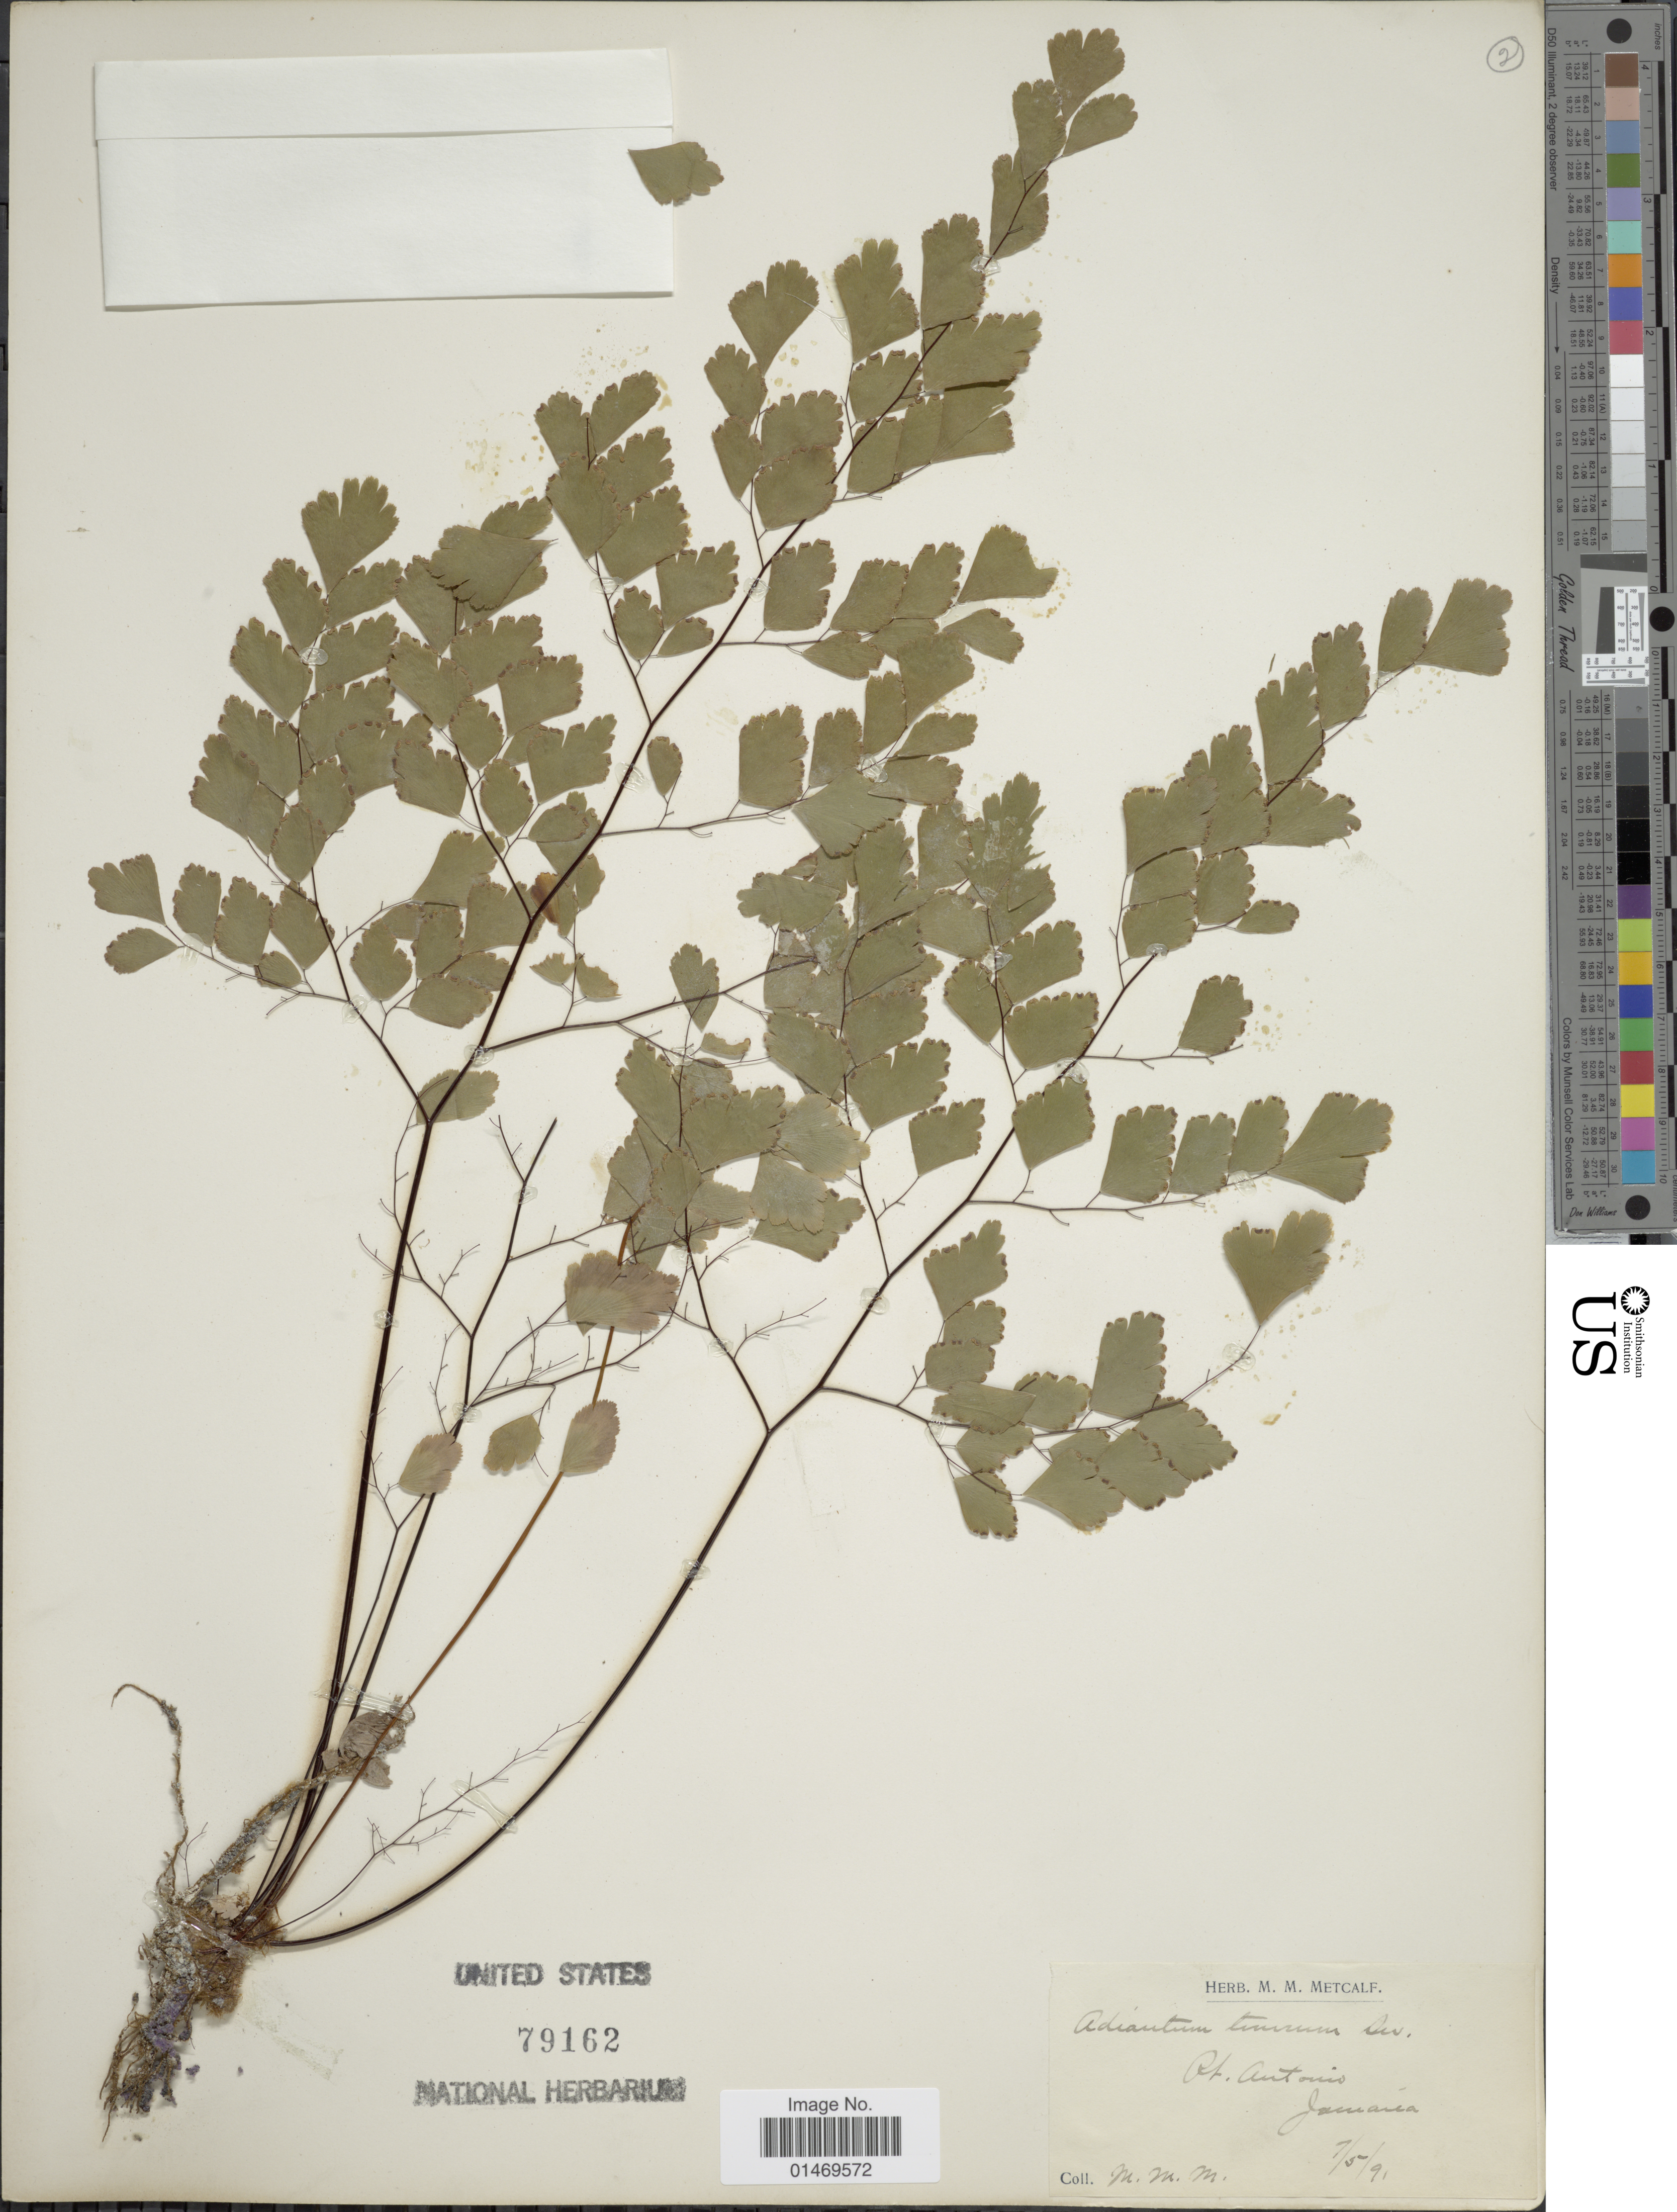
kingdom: Plantae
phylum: Tracheophyta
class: Polypodiopsida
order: Polypodiales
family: Pteridaceae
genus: Adiantum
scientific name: Adiantum tenerum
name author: Sw.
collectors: M. Metcalf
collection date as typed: Transcribed d/m/y: 7/5/91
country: Jamaica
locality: Pt. Antonio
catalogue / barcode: US 79162